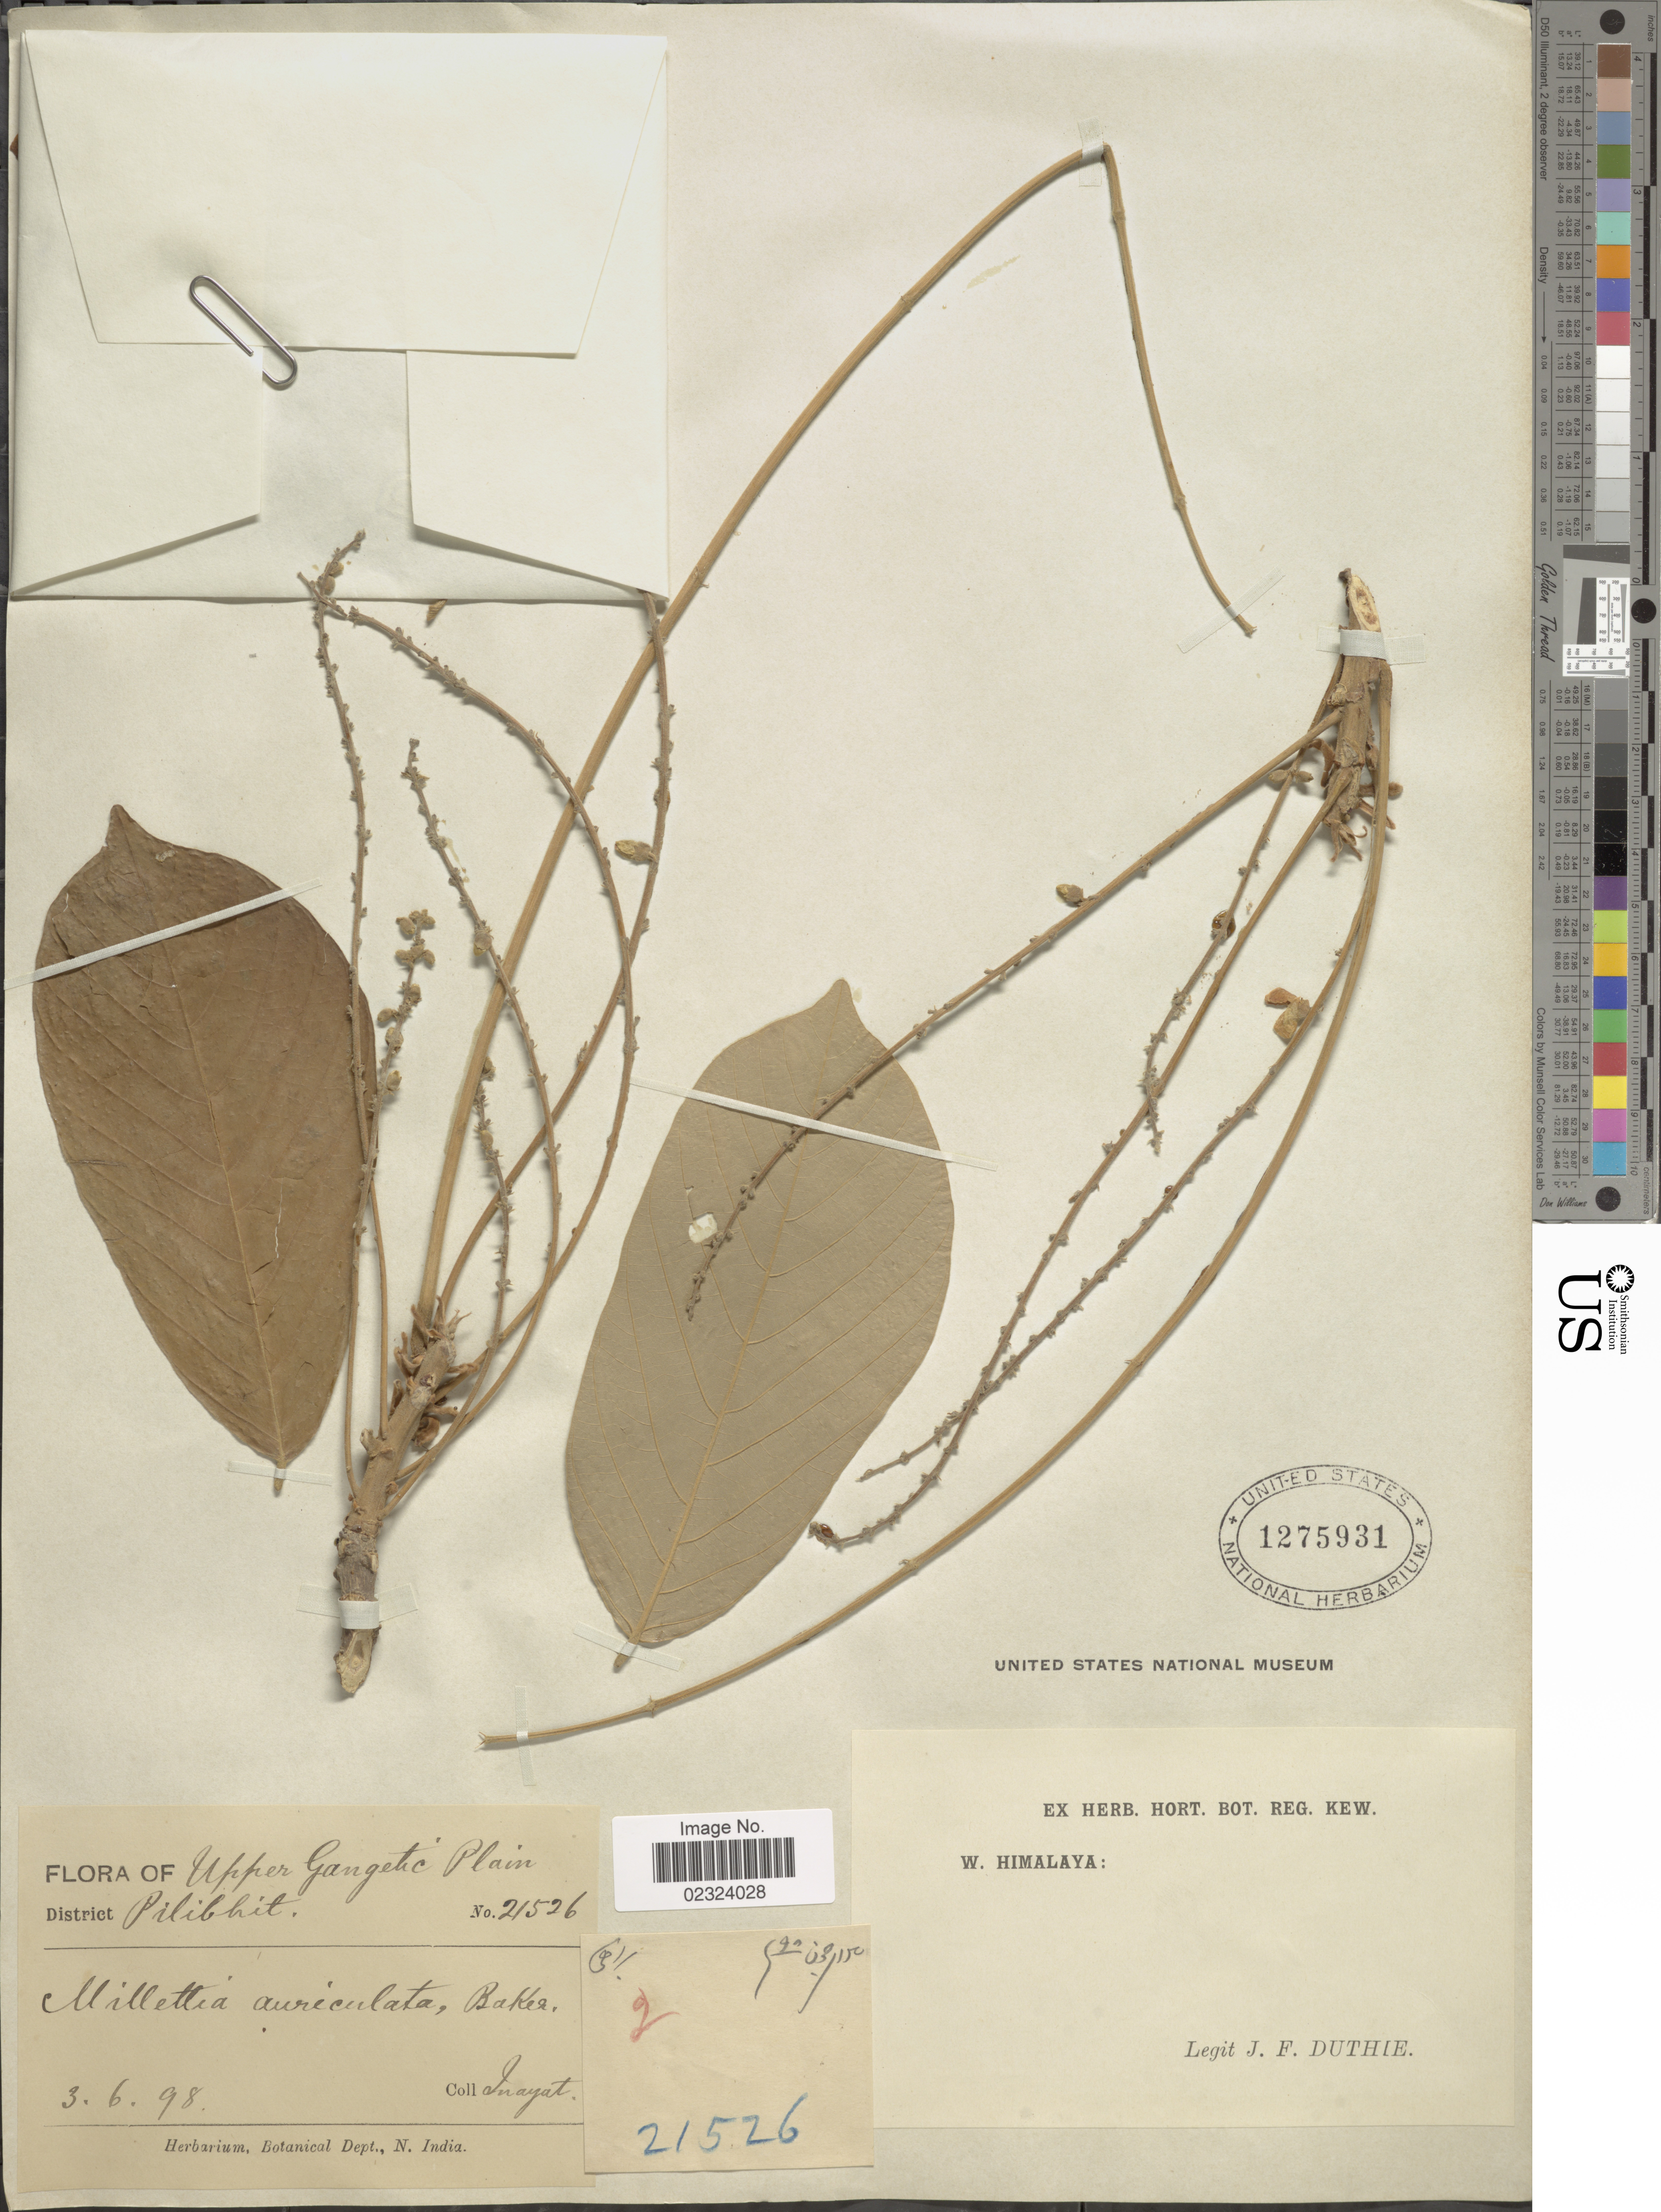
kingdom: Plantae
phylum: Tracheophyta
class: Magnoliopsida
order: Fabales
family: Fabaceae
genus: Millettia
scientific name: Millettia auriculata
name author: Baker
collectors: J. F. Duthie & -. Inayat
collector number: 21526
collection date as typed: Transcribed d/m/y: 3/6/98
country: India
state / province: Uttar Pradesh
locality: Upper Gangetic Plain. District Pilibhit. W. Himalaya.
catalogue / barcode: US 1275931